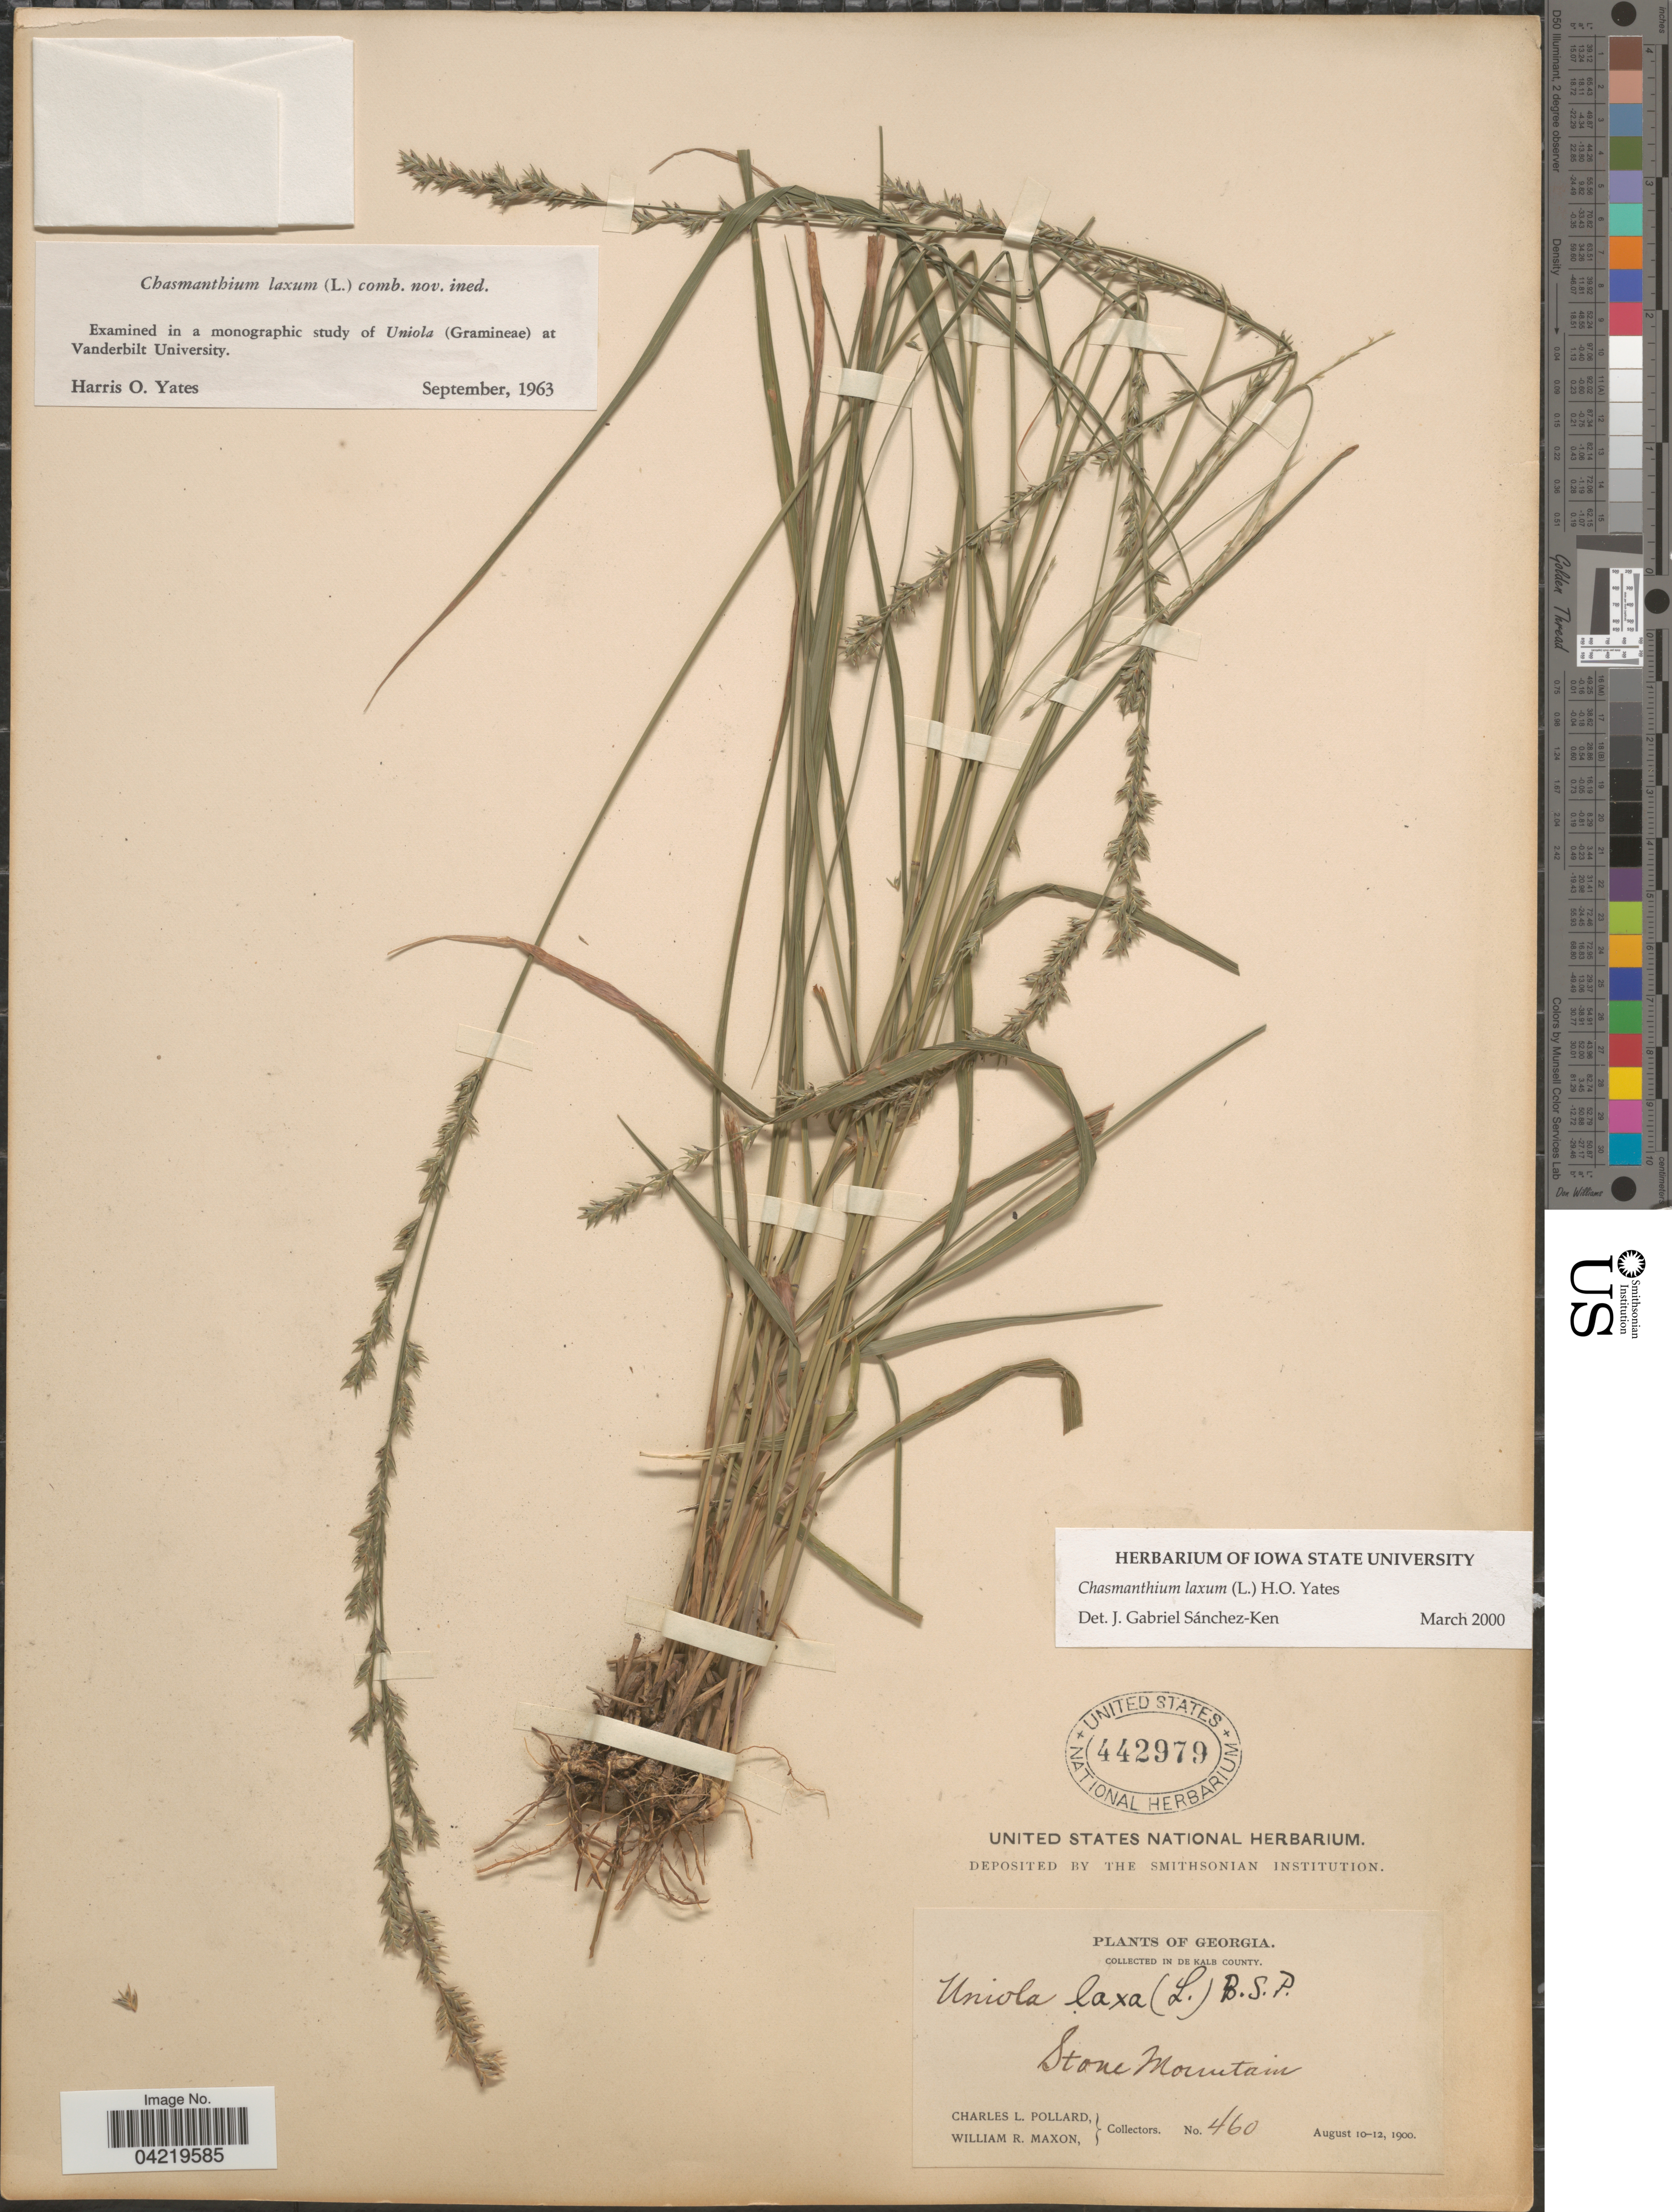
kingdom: Plantae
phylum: Tracheophyta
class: Liliopsida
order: Poales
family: Poaceae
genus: Chasmanthium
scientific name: Chasmanthium laxum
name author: (L.) H.O. Yates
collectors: C. L. Pollard & W. R. Maxon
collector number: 460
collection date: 1900-08-10/1900-08-12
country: United States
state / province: Georgia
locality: In De Kalb County. Stone Mountain.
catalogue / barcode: US 442979